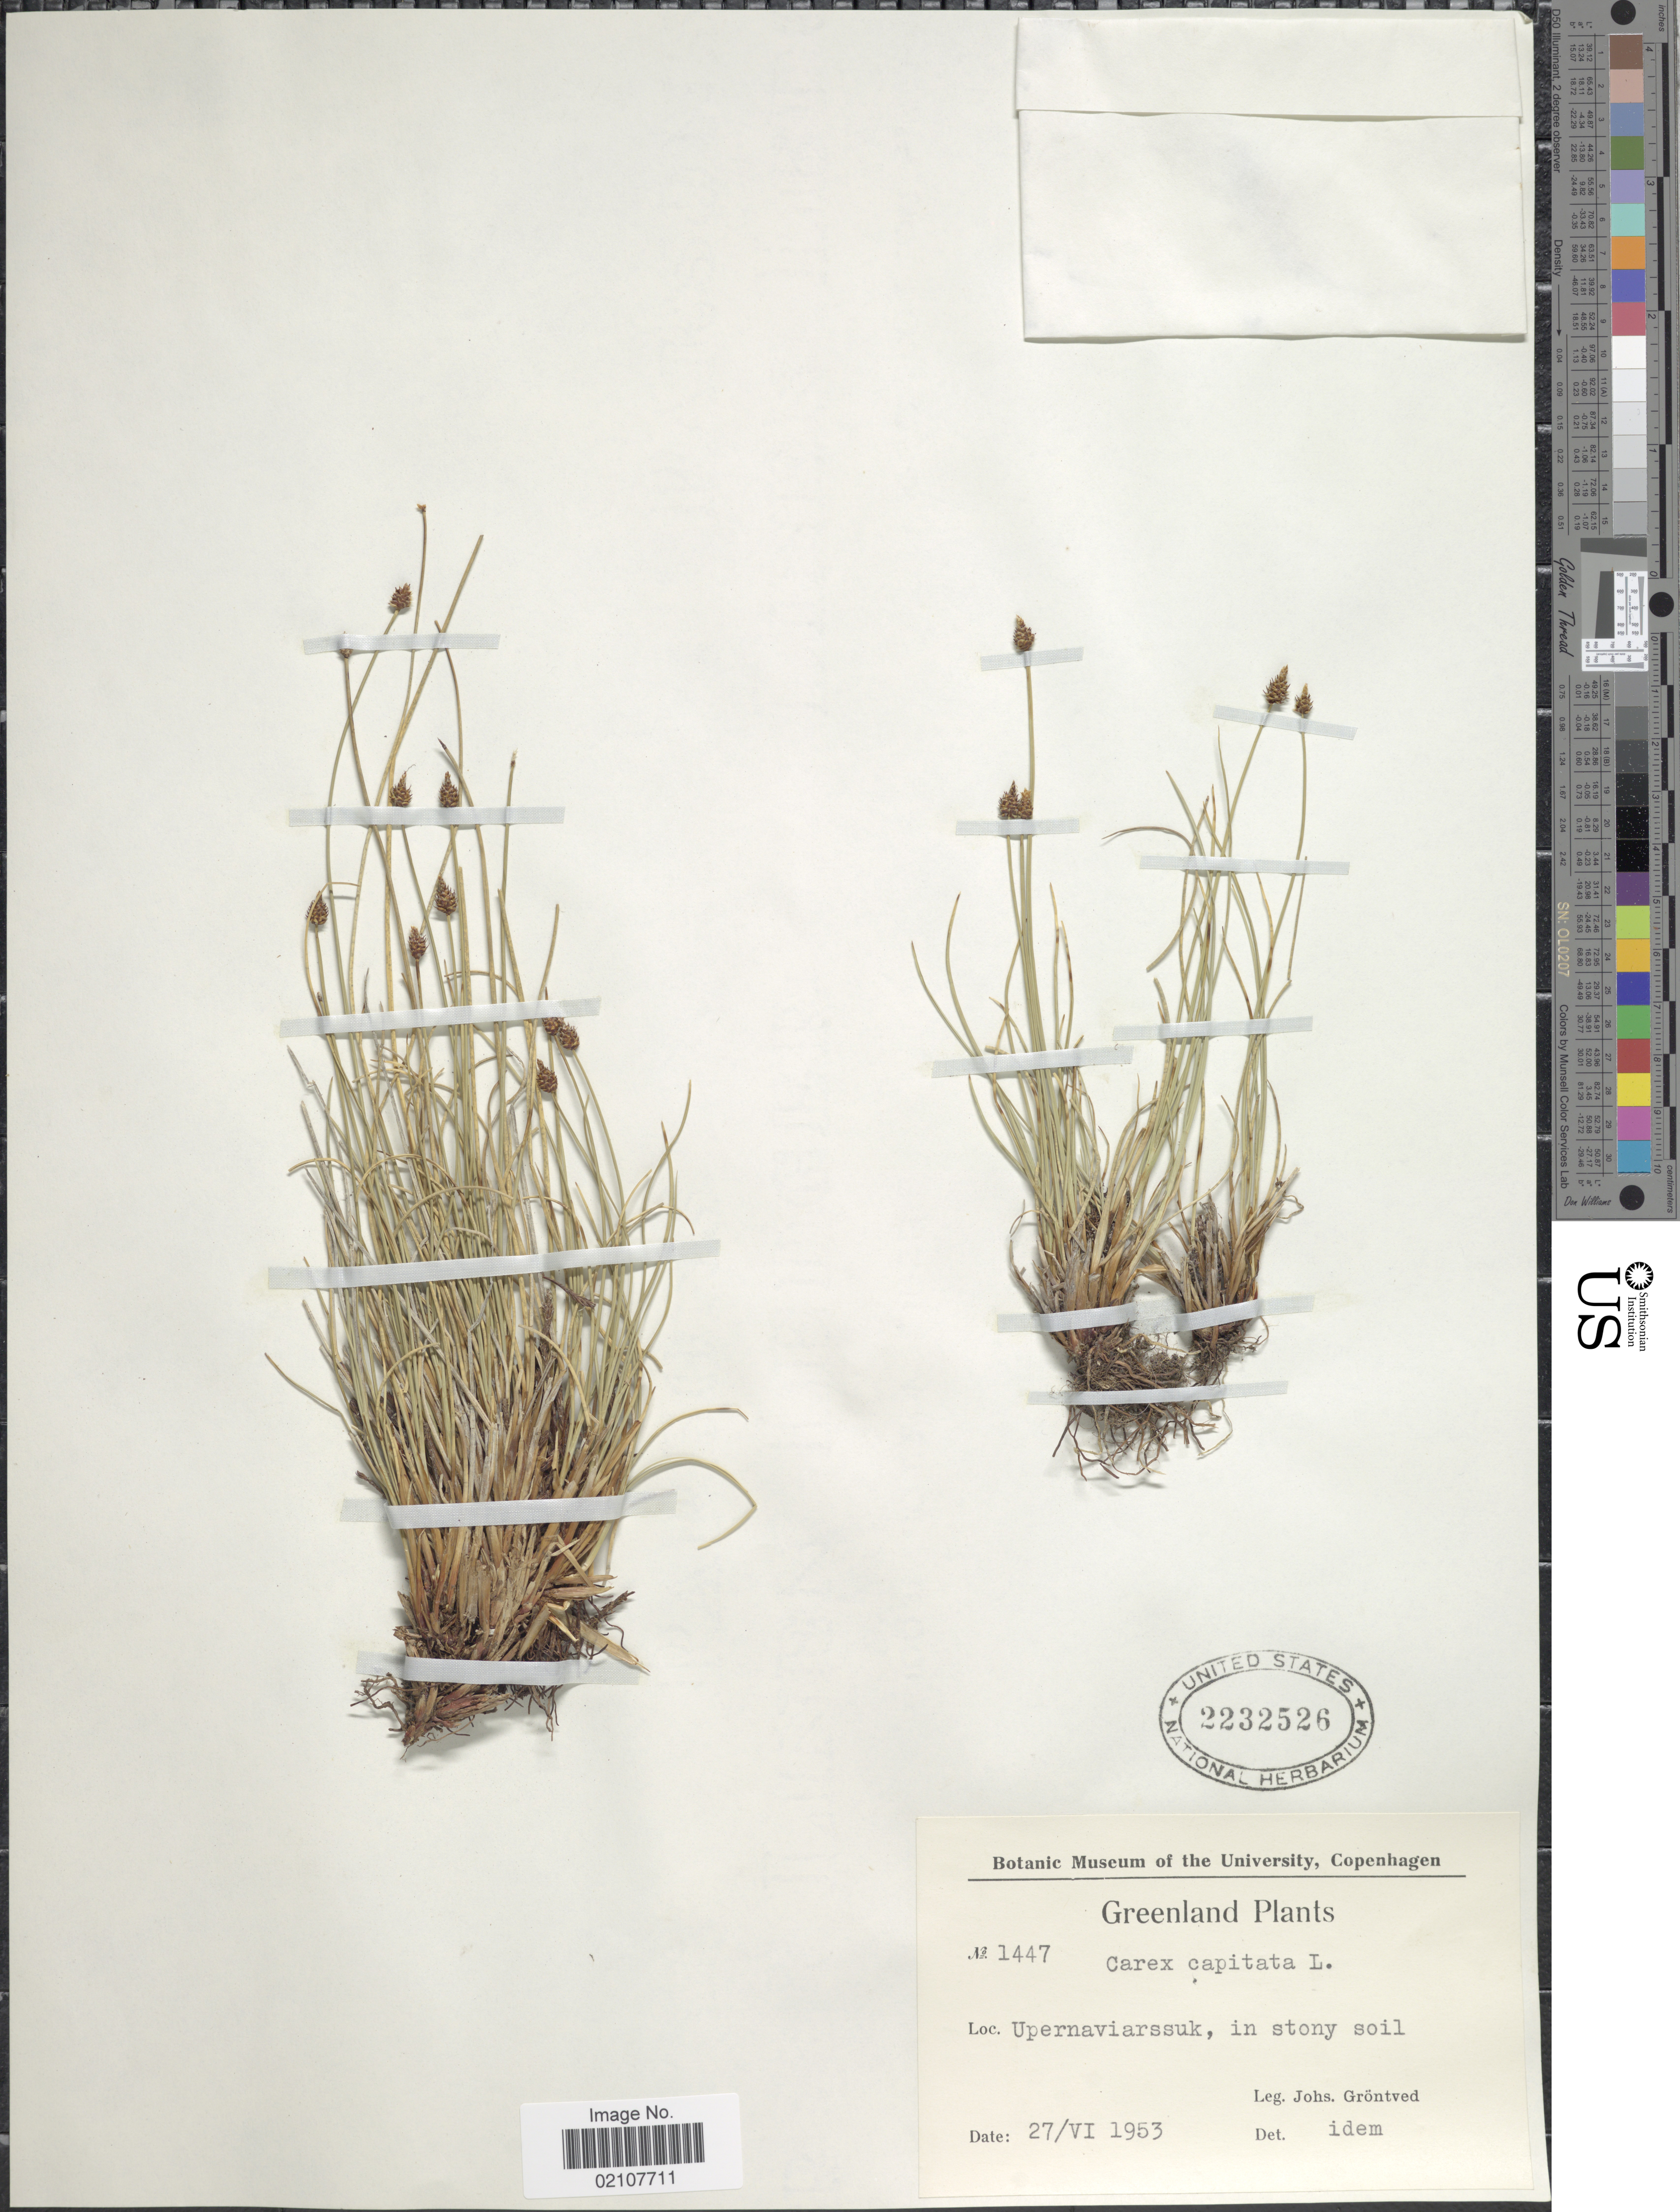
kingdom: Plantae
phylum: Tracheophyta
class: Liliopsida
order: Poales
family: Cyperaceae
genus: Carex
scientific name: Carex capitata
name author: L.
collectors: J. Gröntved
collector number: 1447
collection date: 1953-06-27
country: Greenland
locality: Greenland, Upernaviarssuk, in stony soil.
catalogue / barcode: US 2232526